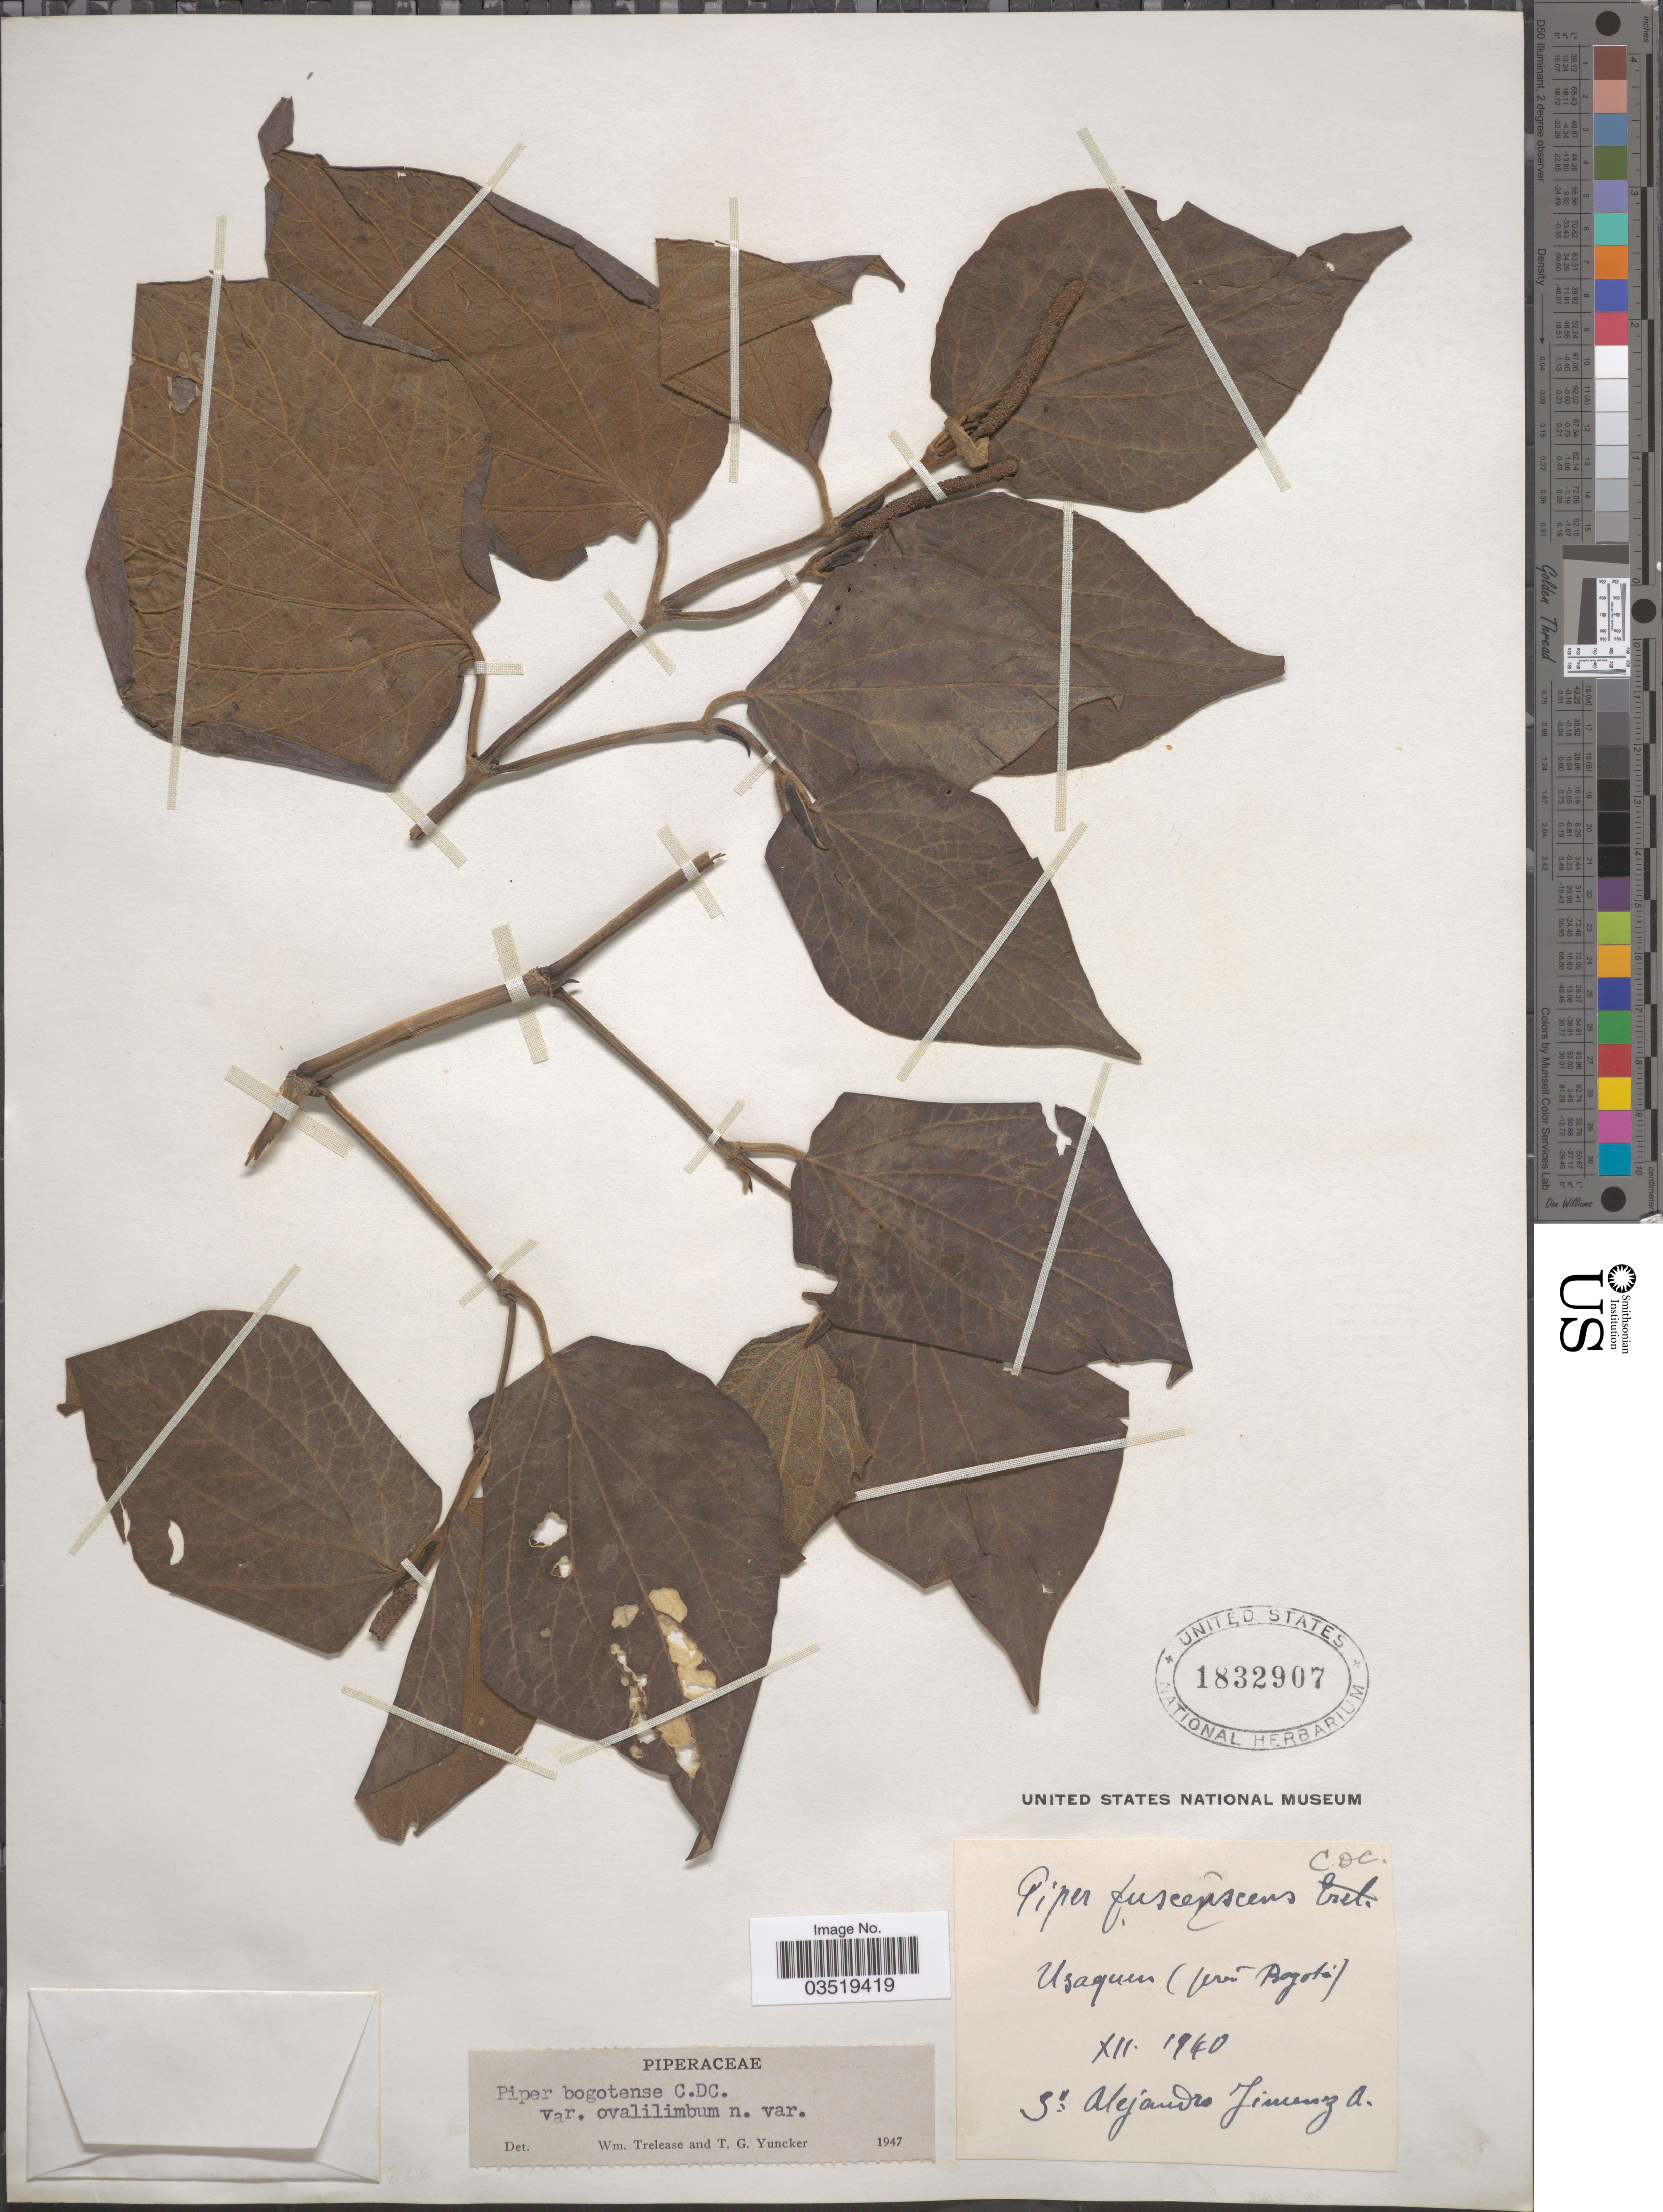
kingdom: Plantae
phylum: Tracheophyta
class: Magnoliopsida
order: Piperales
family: Piperaceae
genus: Piper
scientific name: Piper bogotense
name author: C. DC.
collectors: A. Jimenez A.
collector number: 3?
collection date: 1940-12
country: Colombia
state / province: Bogota D.C.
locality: Usaquen (prov Bogotá).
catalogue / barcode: US 1832907